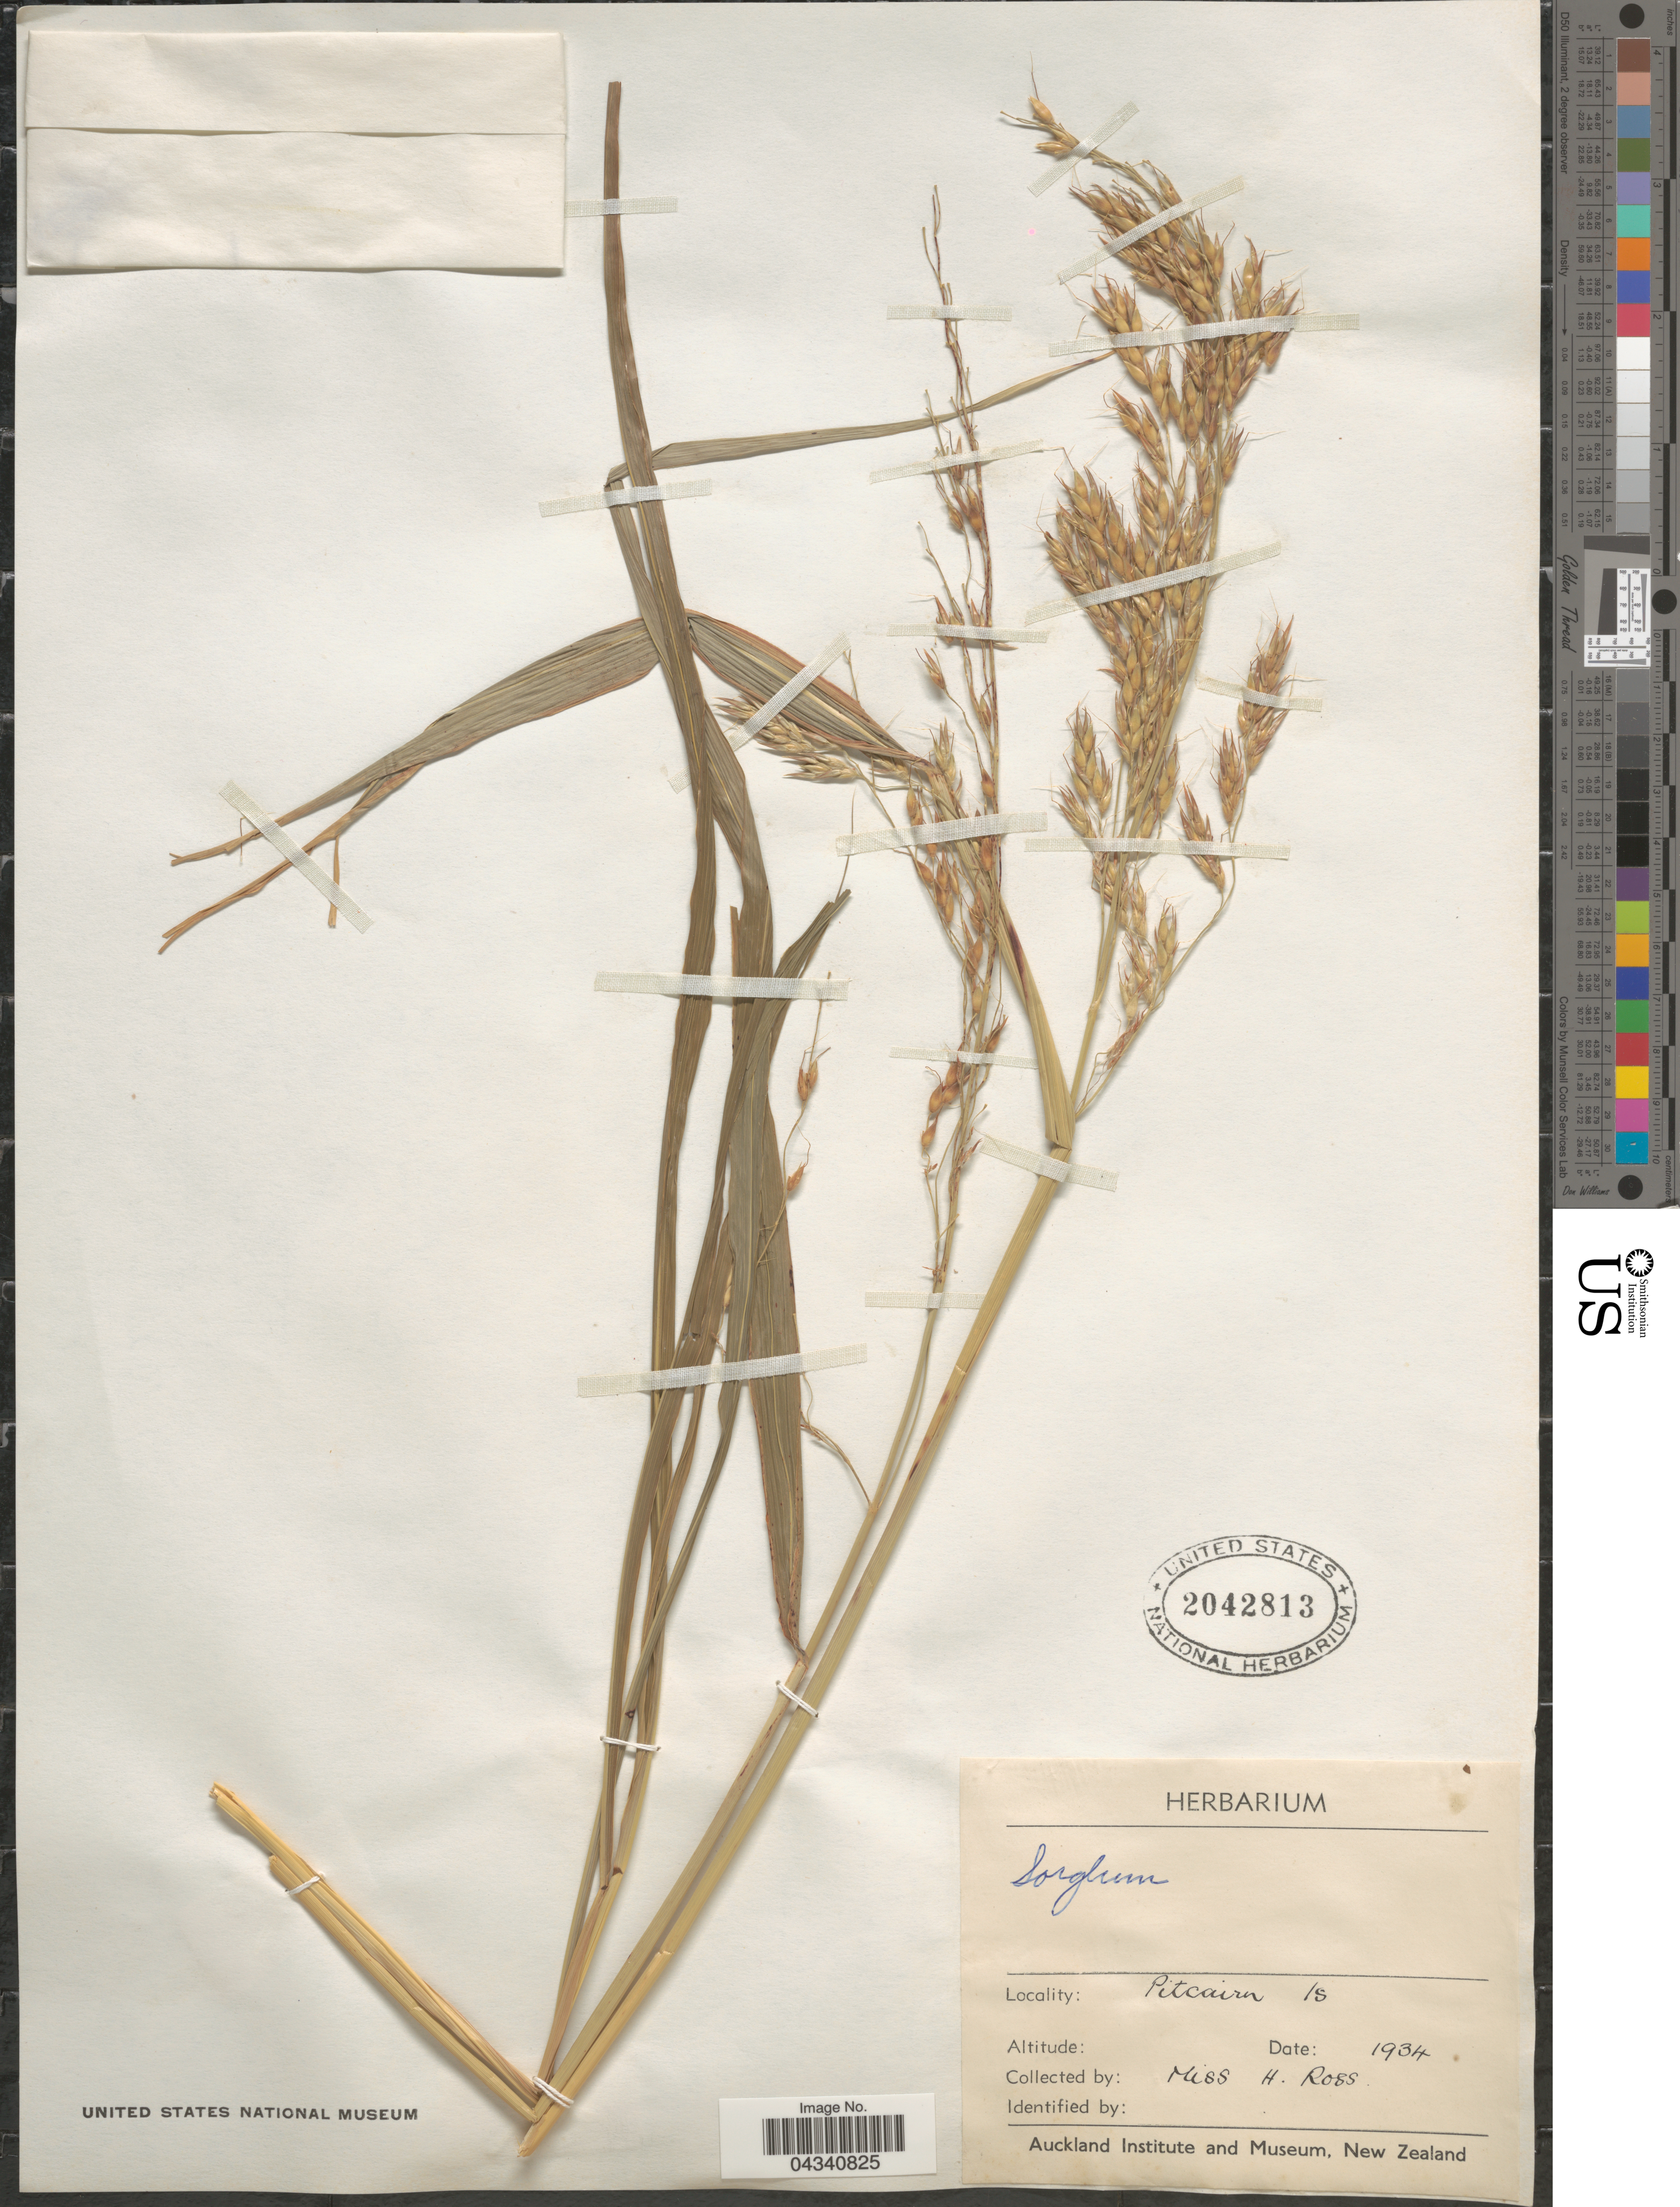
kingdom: Plantae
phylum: Tracheophyta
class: Liliopsida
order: Poales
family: Poaceae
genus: Sorghum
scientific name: Sorghum sp.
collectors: H. Ross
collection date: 1934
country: Pitcairn Islands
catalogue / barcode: US 2042813